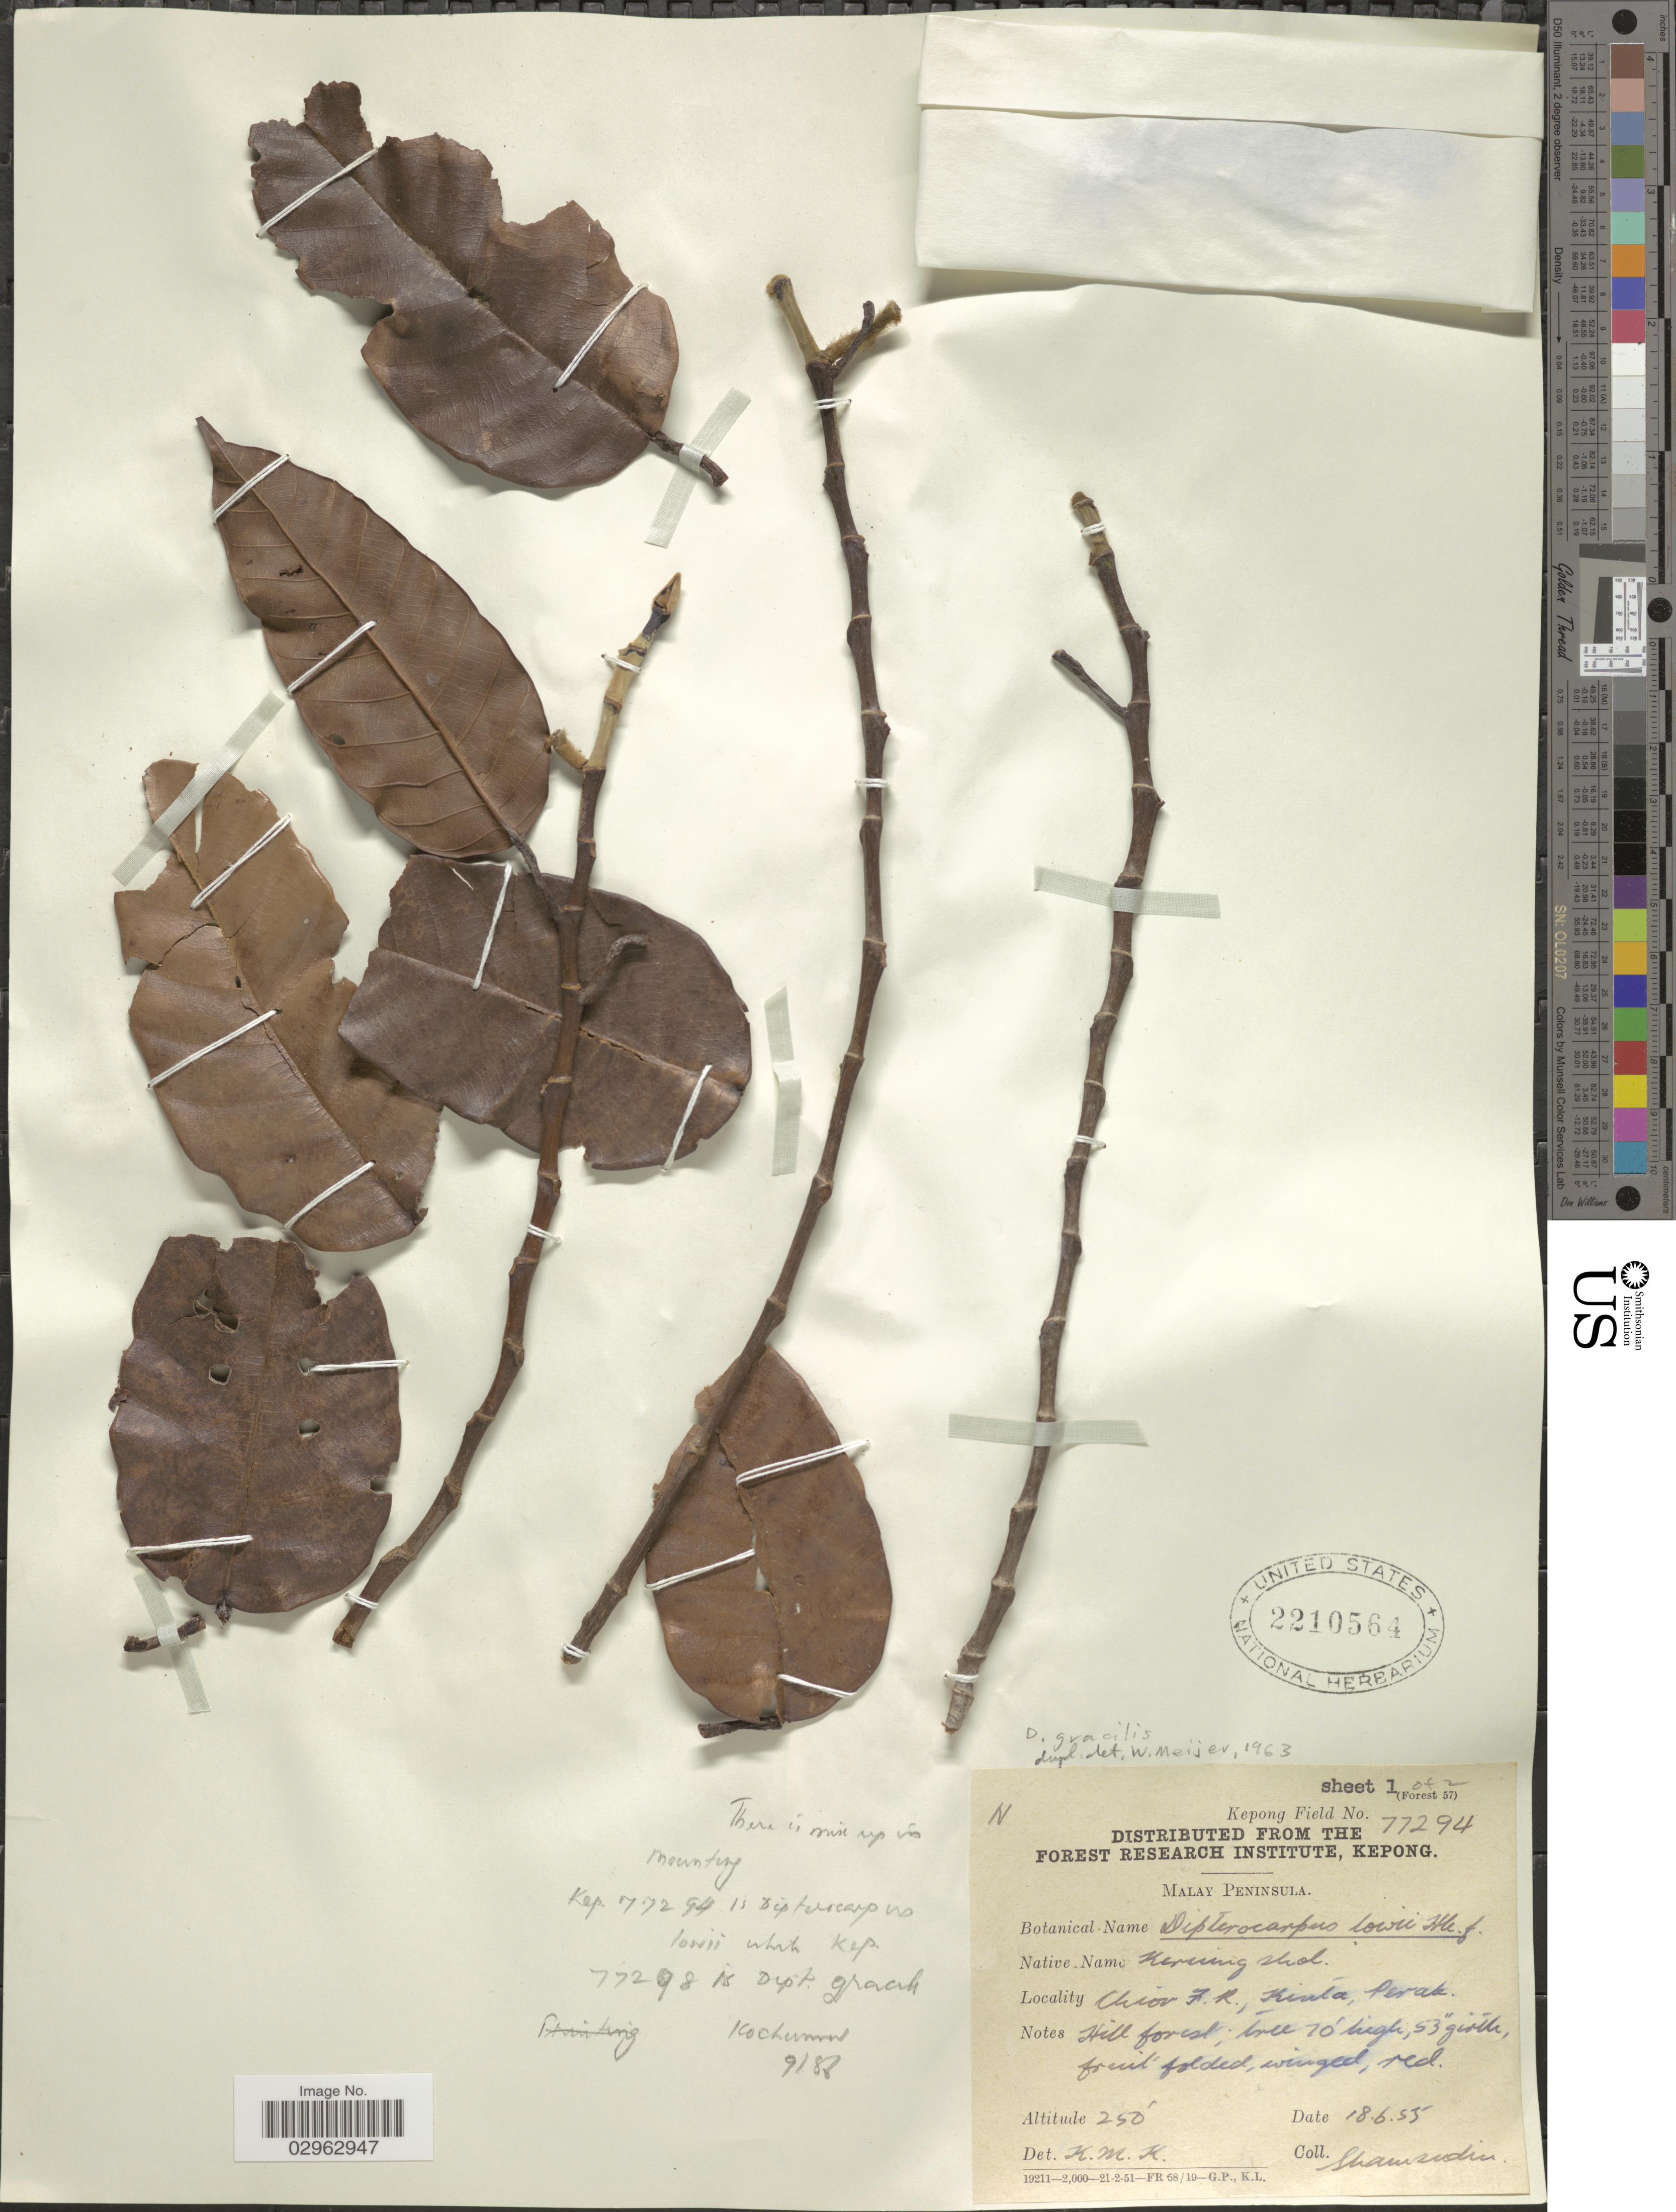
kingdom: Plantae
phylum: Tracheophyta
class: Magnoliopsida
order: Malvales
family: Dipterocarpaceae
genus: Dipterocarpus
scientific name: Dipterocarpus lowii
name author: Hook. f.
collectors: Shamsudin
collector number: Kepong Field 77294 ?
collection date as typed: Transcribed d/m/y: 18/6/55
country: Malaysia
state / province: Perak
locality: Malay Peninsula. Chior F. R., Kinta.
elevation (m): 76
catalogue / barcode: US 2210564